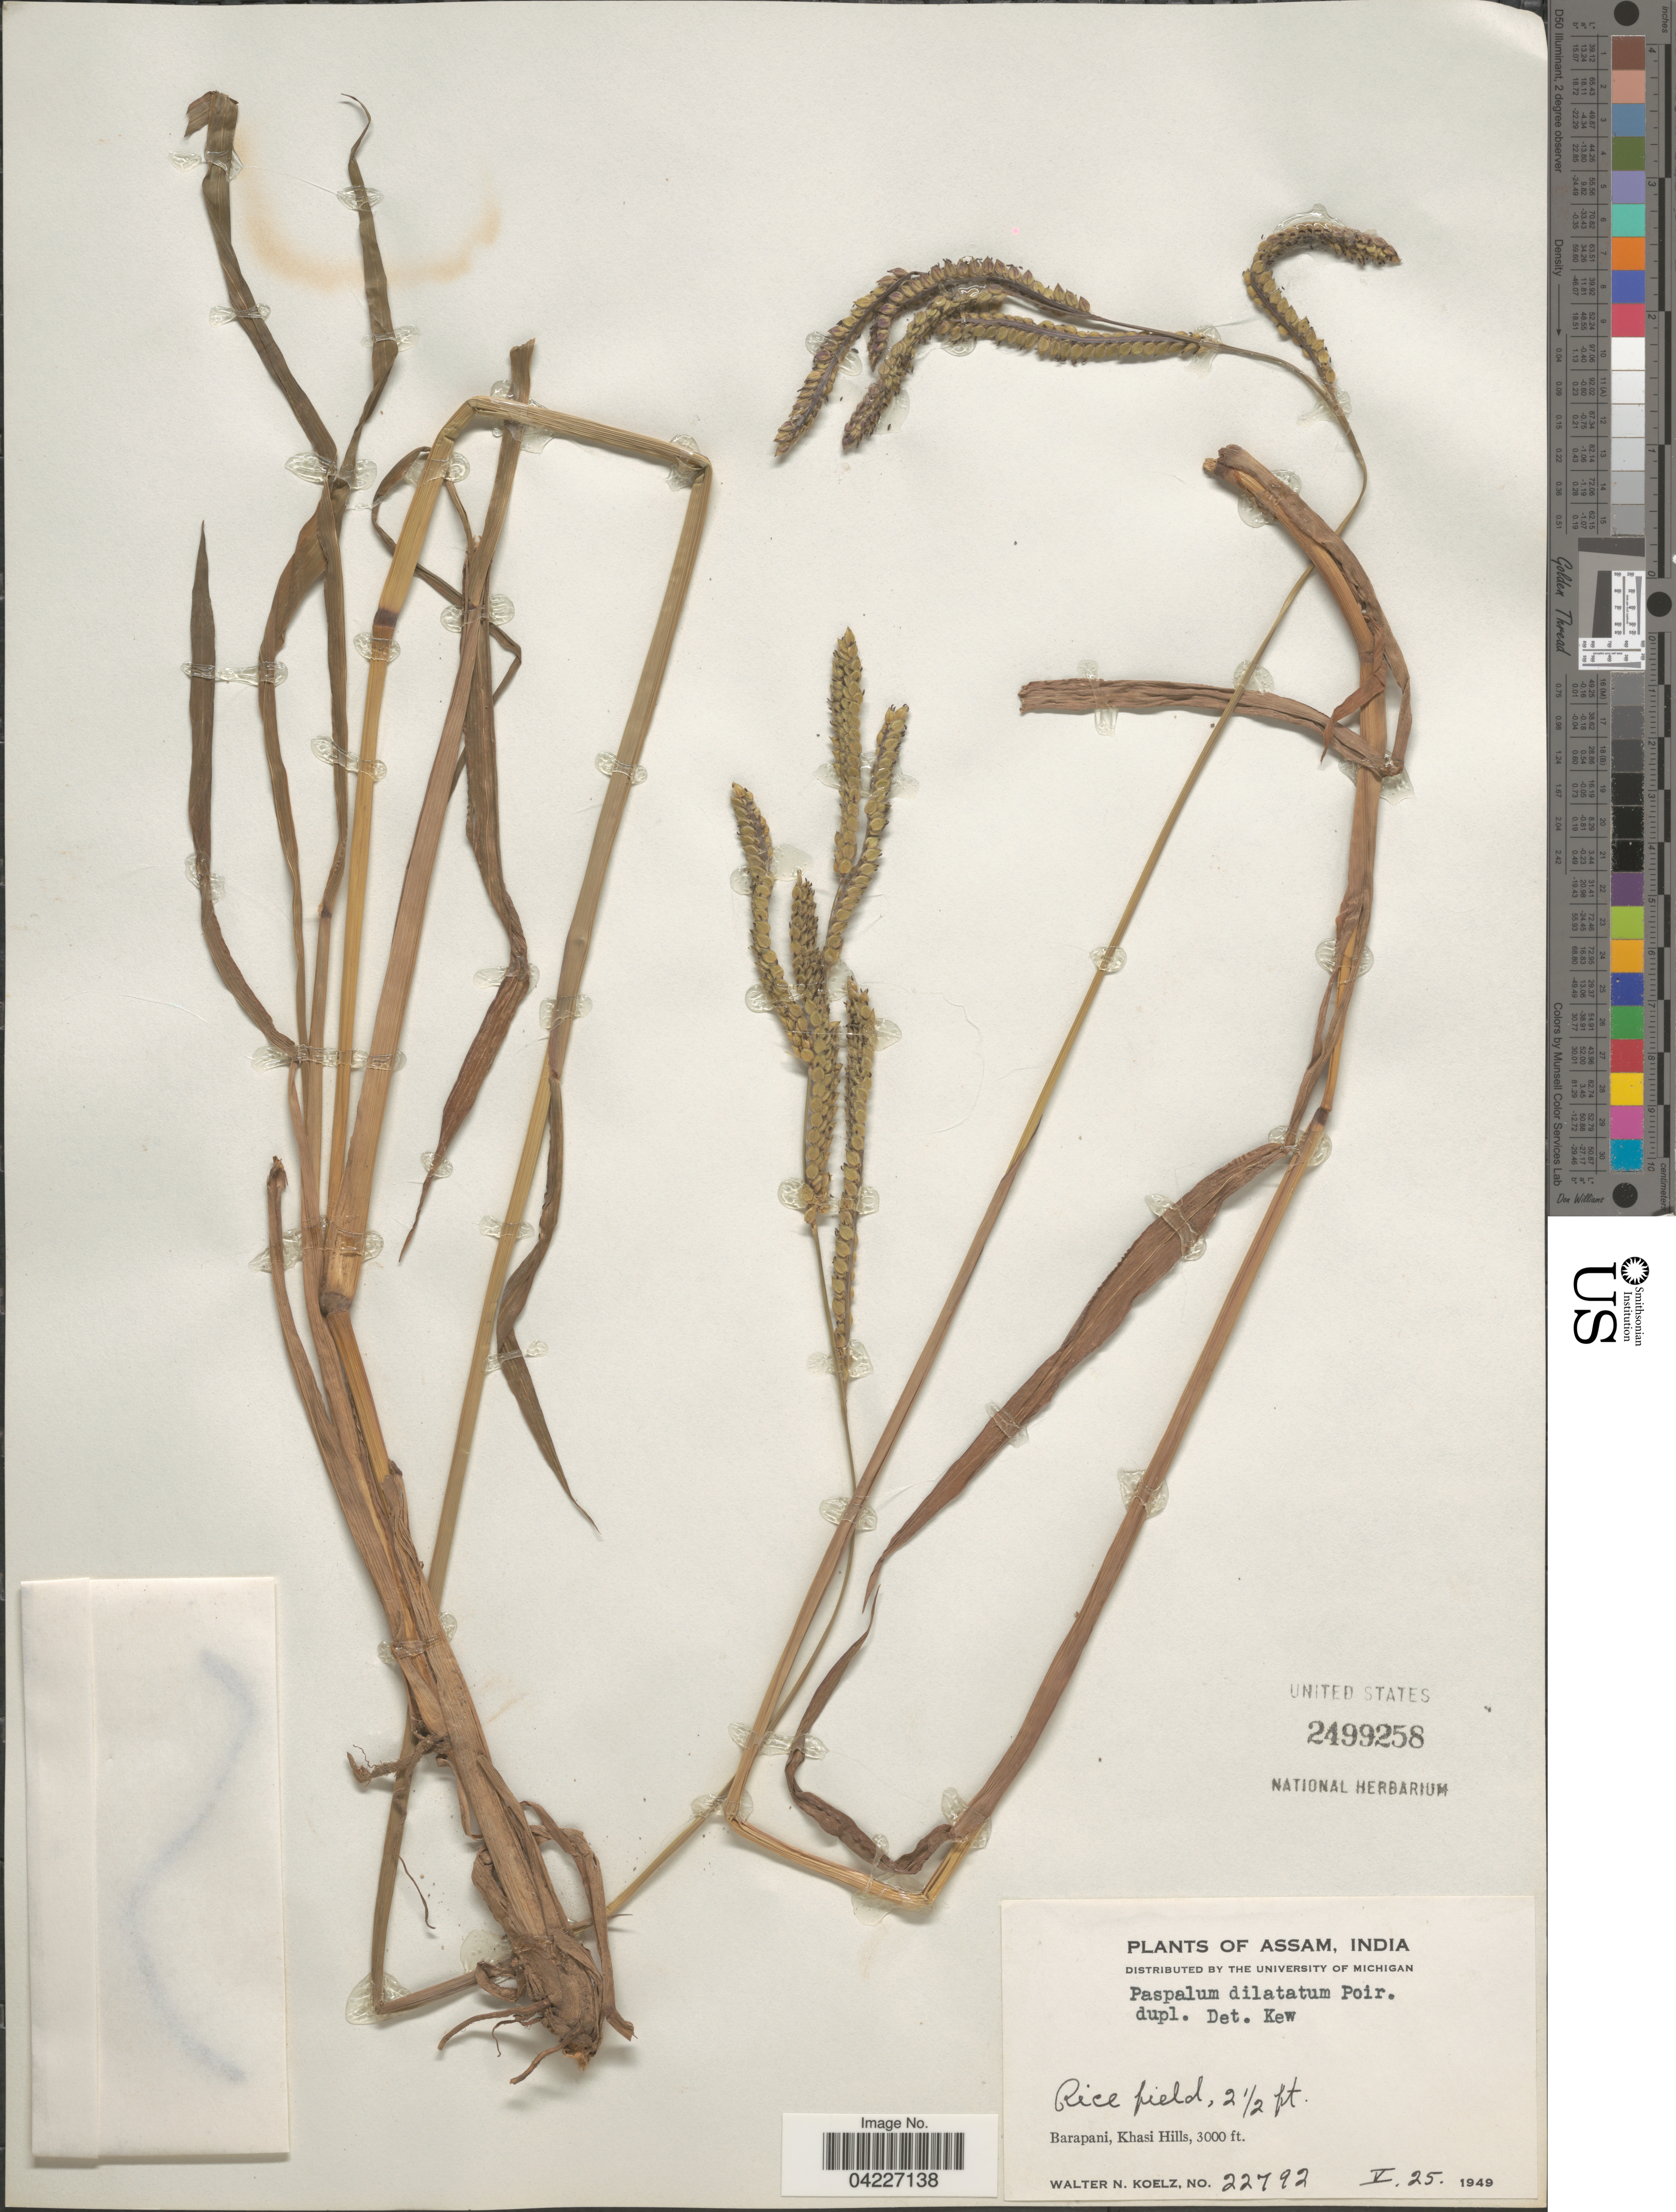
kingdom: Plantae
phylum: Tracheophyta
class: Liliopsida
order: Poales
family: Poaceae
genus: Paspalum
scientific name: Paspalum dilatatum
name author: Poir.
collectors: W. N. Koelz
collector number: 22792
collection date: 1949-05-25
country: India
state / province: Meghalaya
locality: Barapani, Khasi Hills.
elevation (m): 914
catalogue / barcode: US 2499258